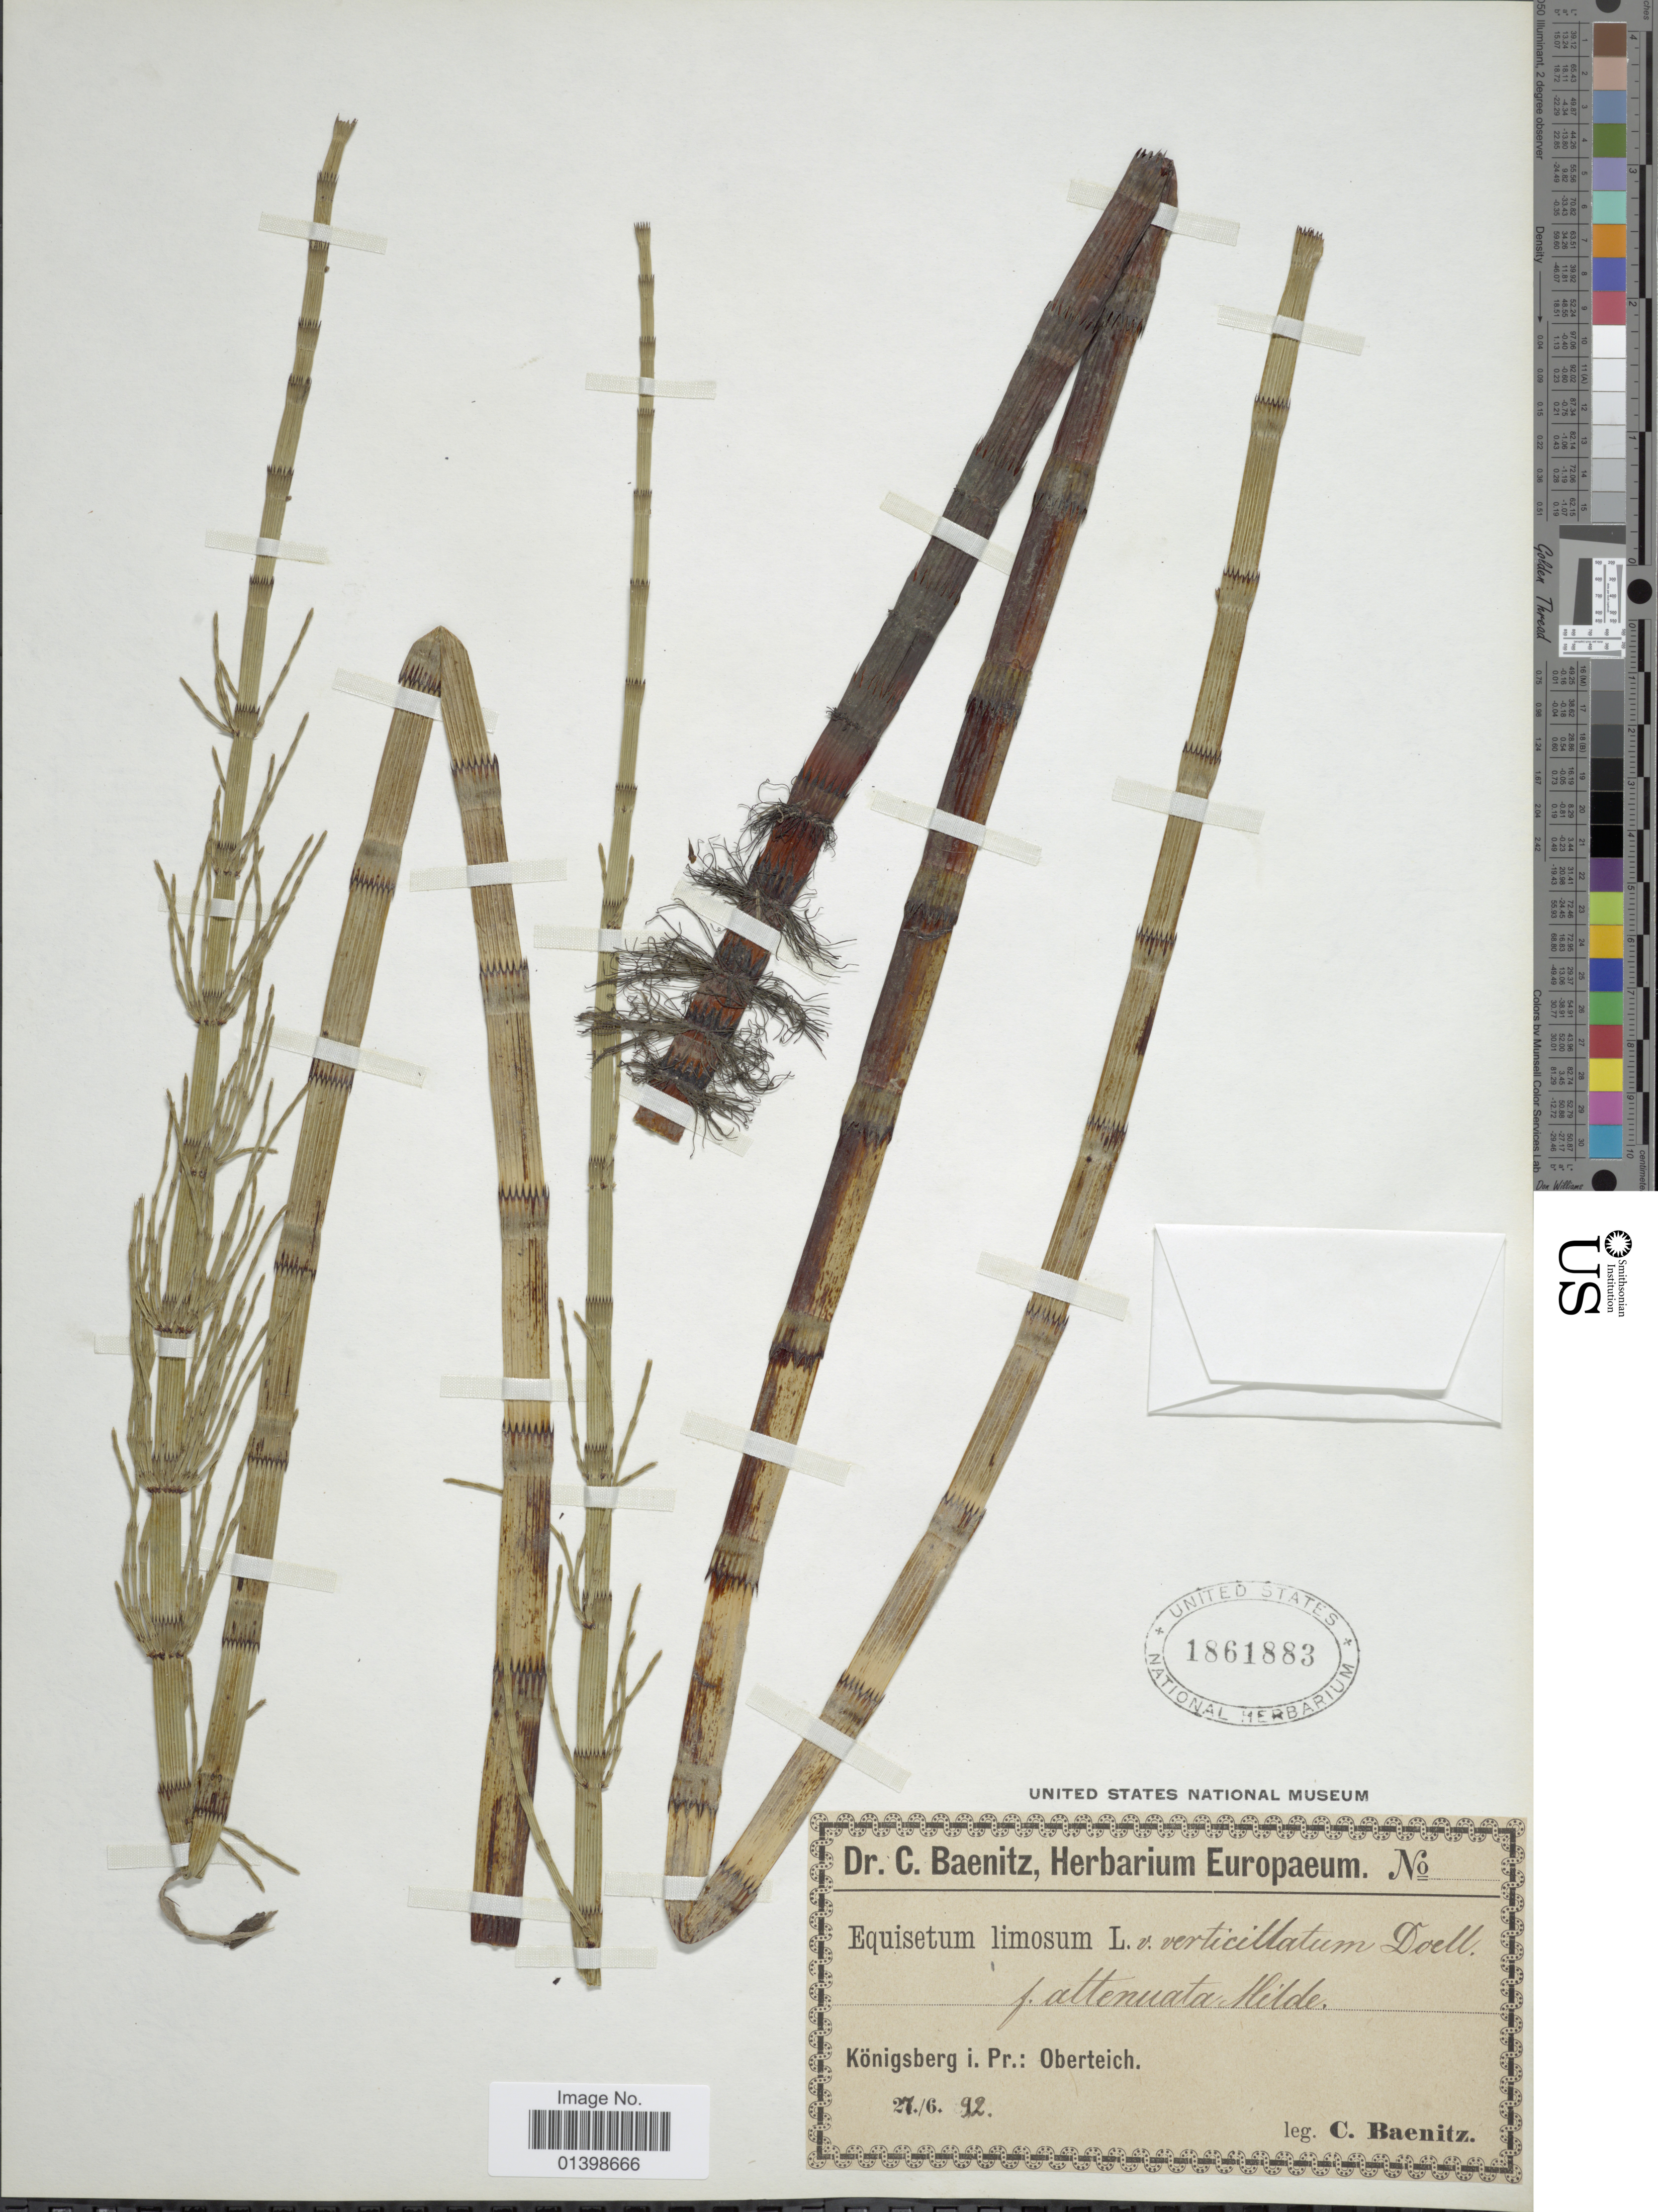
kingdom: Plantae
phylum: Tracheophyta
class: Polypodiopsida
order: Equisetales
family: Equisetaceae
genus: Equisetum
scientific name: Equisetum fluviatile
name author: L.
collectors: C. G. Baenitz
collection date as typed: Transcribed d/m/y: 27/6/92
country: Russian Federation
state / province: Kaliningrad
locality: Königsberg i Pr.: Oberteich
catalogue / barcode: US 1861883